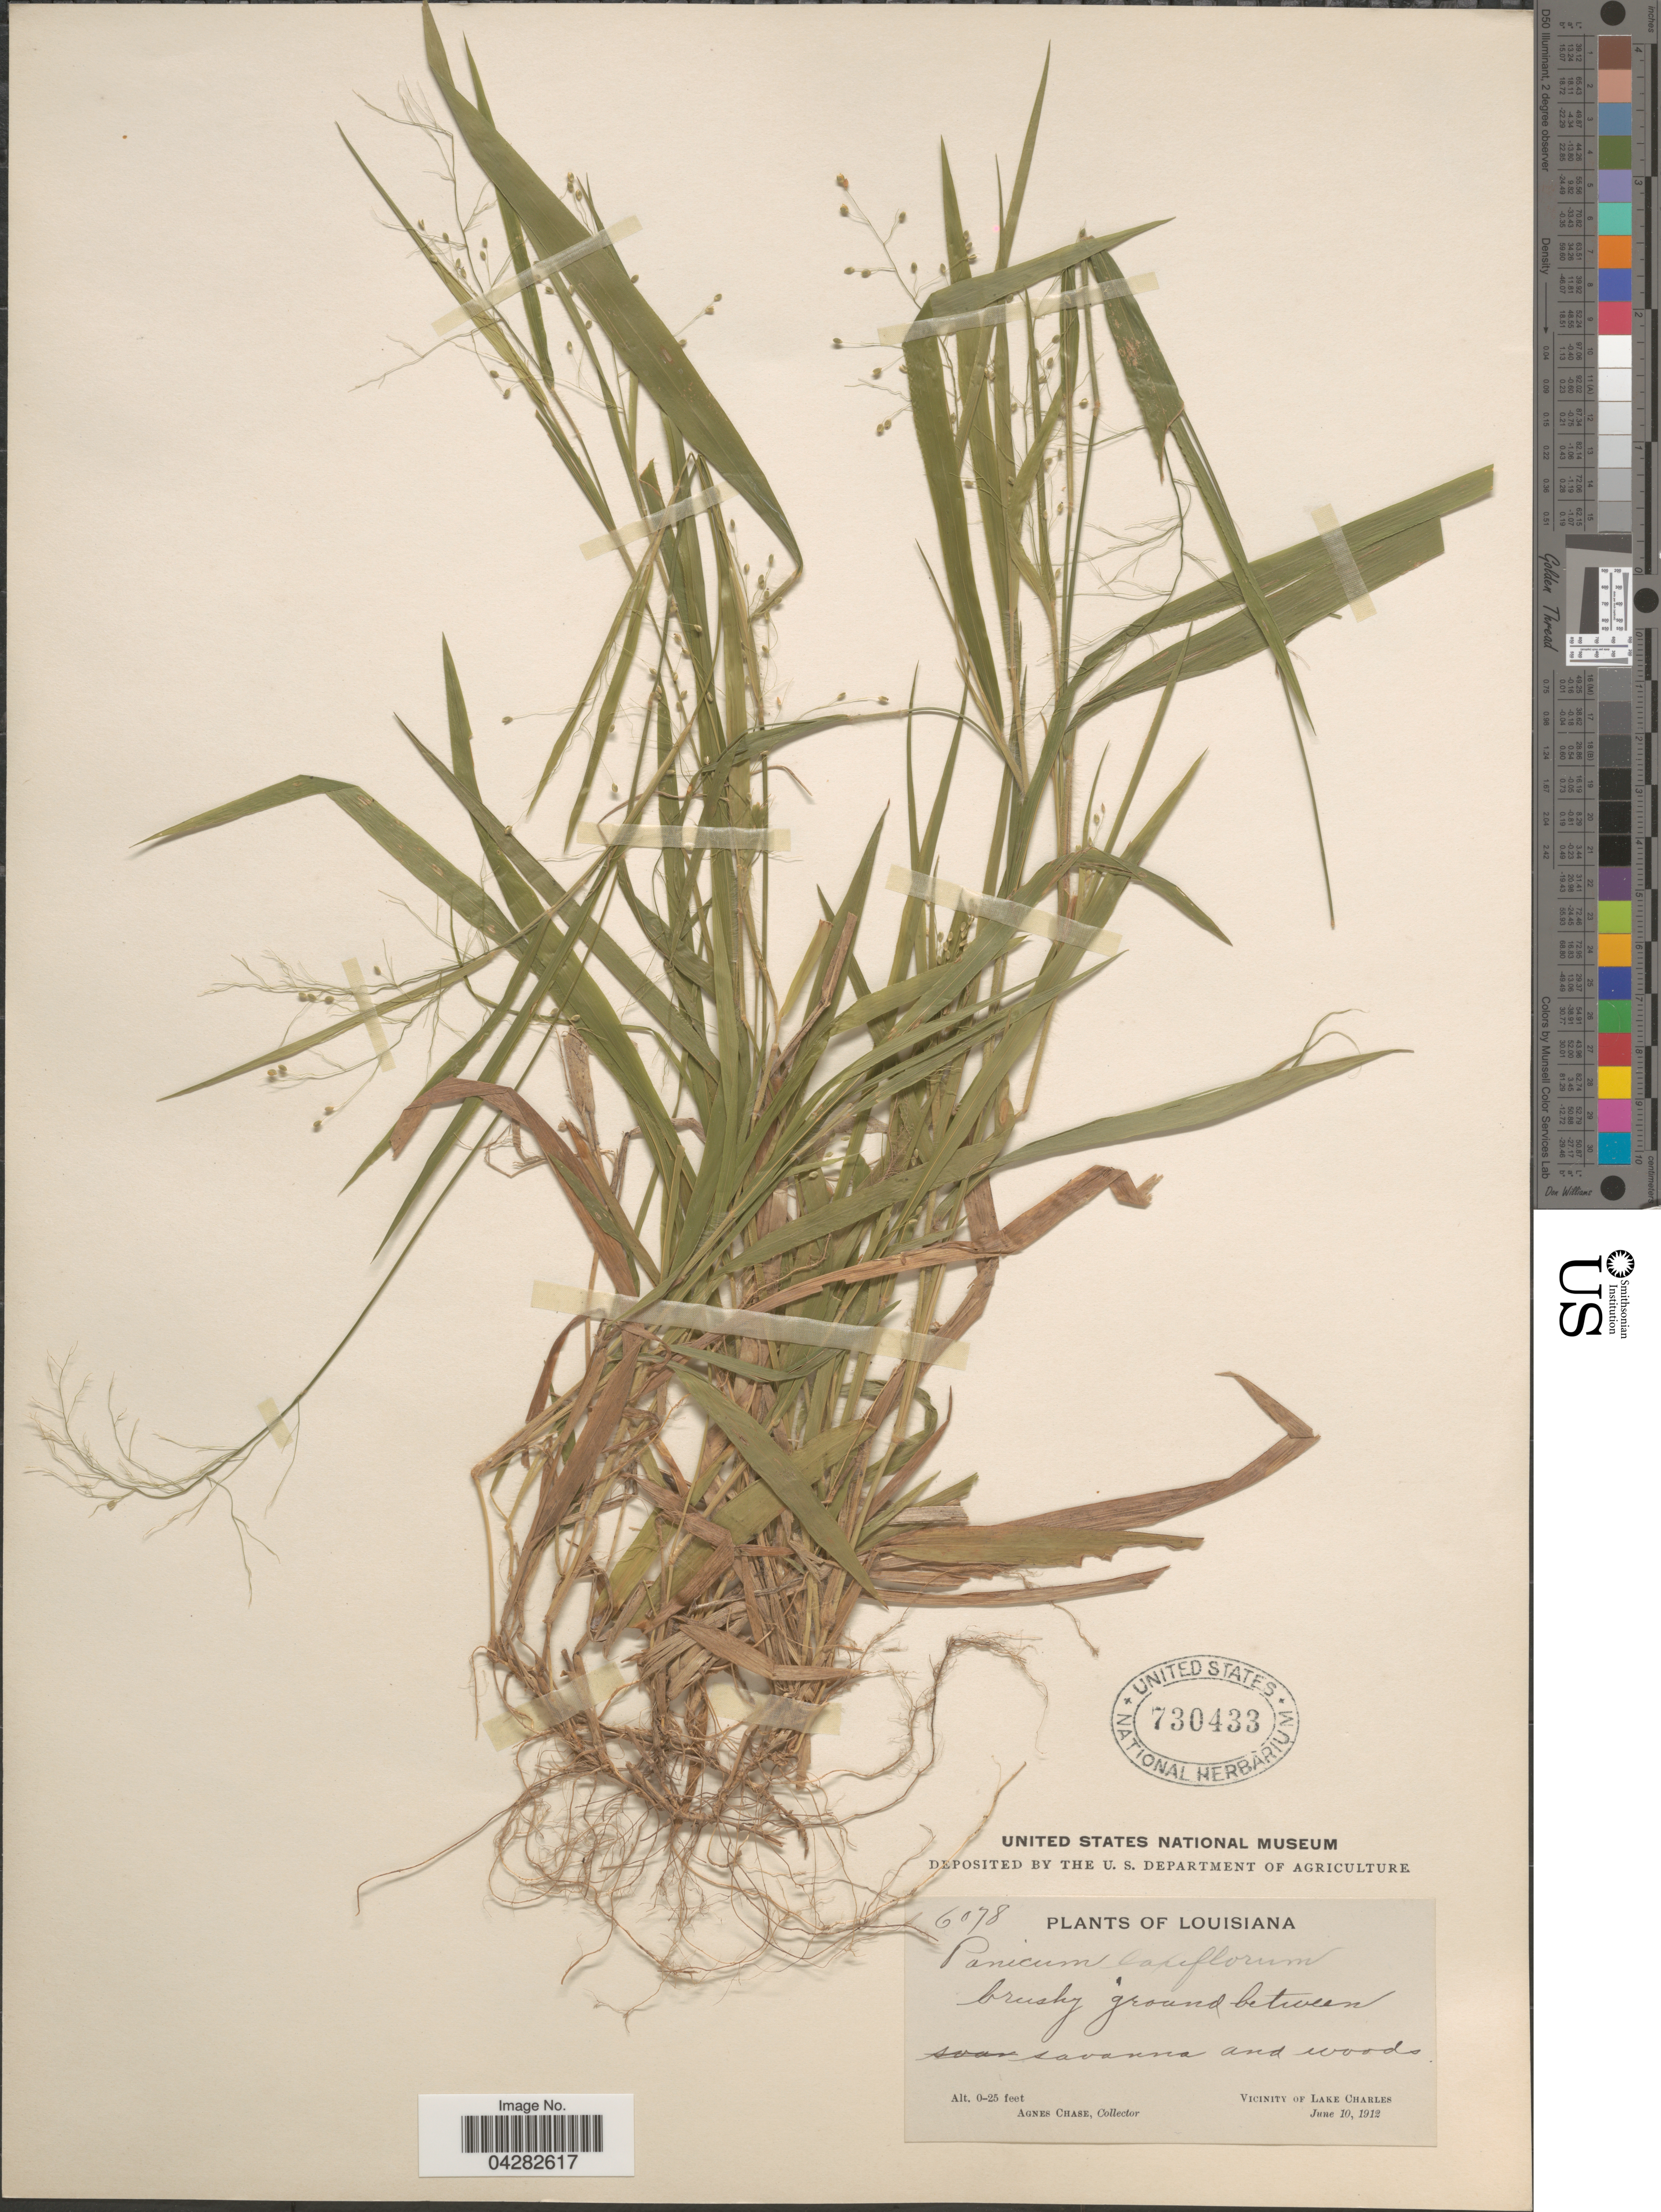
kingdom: Plantae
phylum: Tracheophyta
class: Liliopsida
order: Poales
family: Poaceae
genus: Dichanthelium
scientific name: Dichanthelium laxiflorum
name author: (Lam.) Gould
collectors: A. Chase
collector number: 6078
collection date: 1912-06-10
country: United States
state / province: Louisiana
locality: Between savanna and woods. Vicinity of Lake Charles.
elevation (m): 0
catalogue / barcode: US 730433